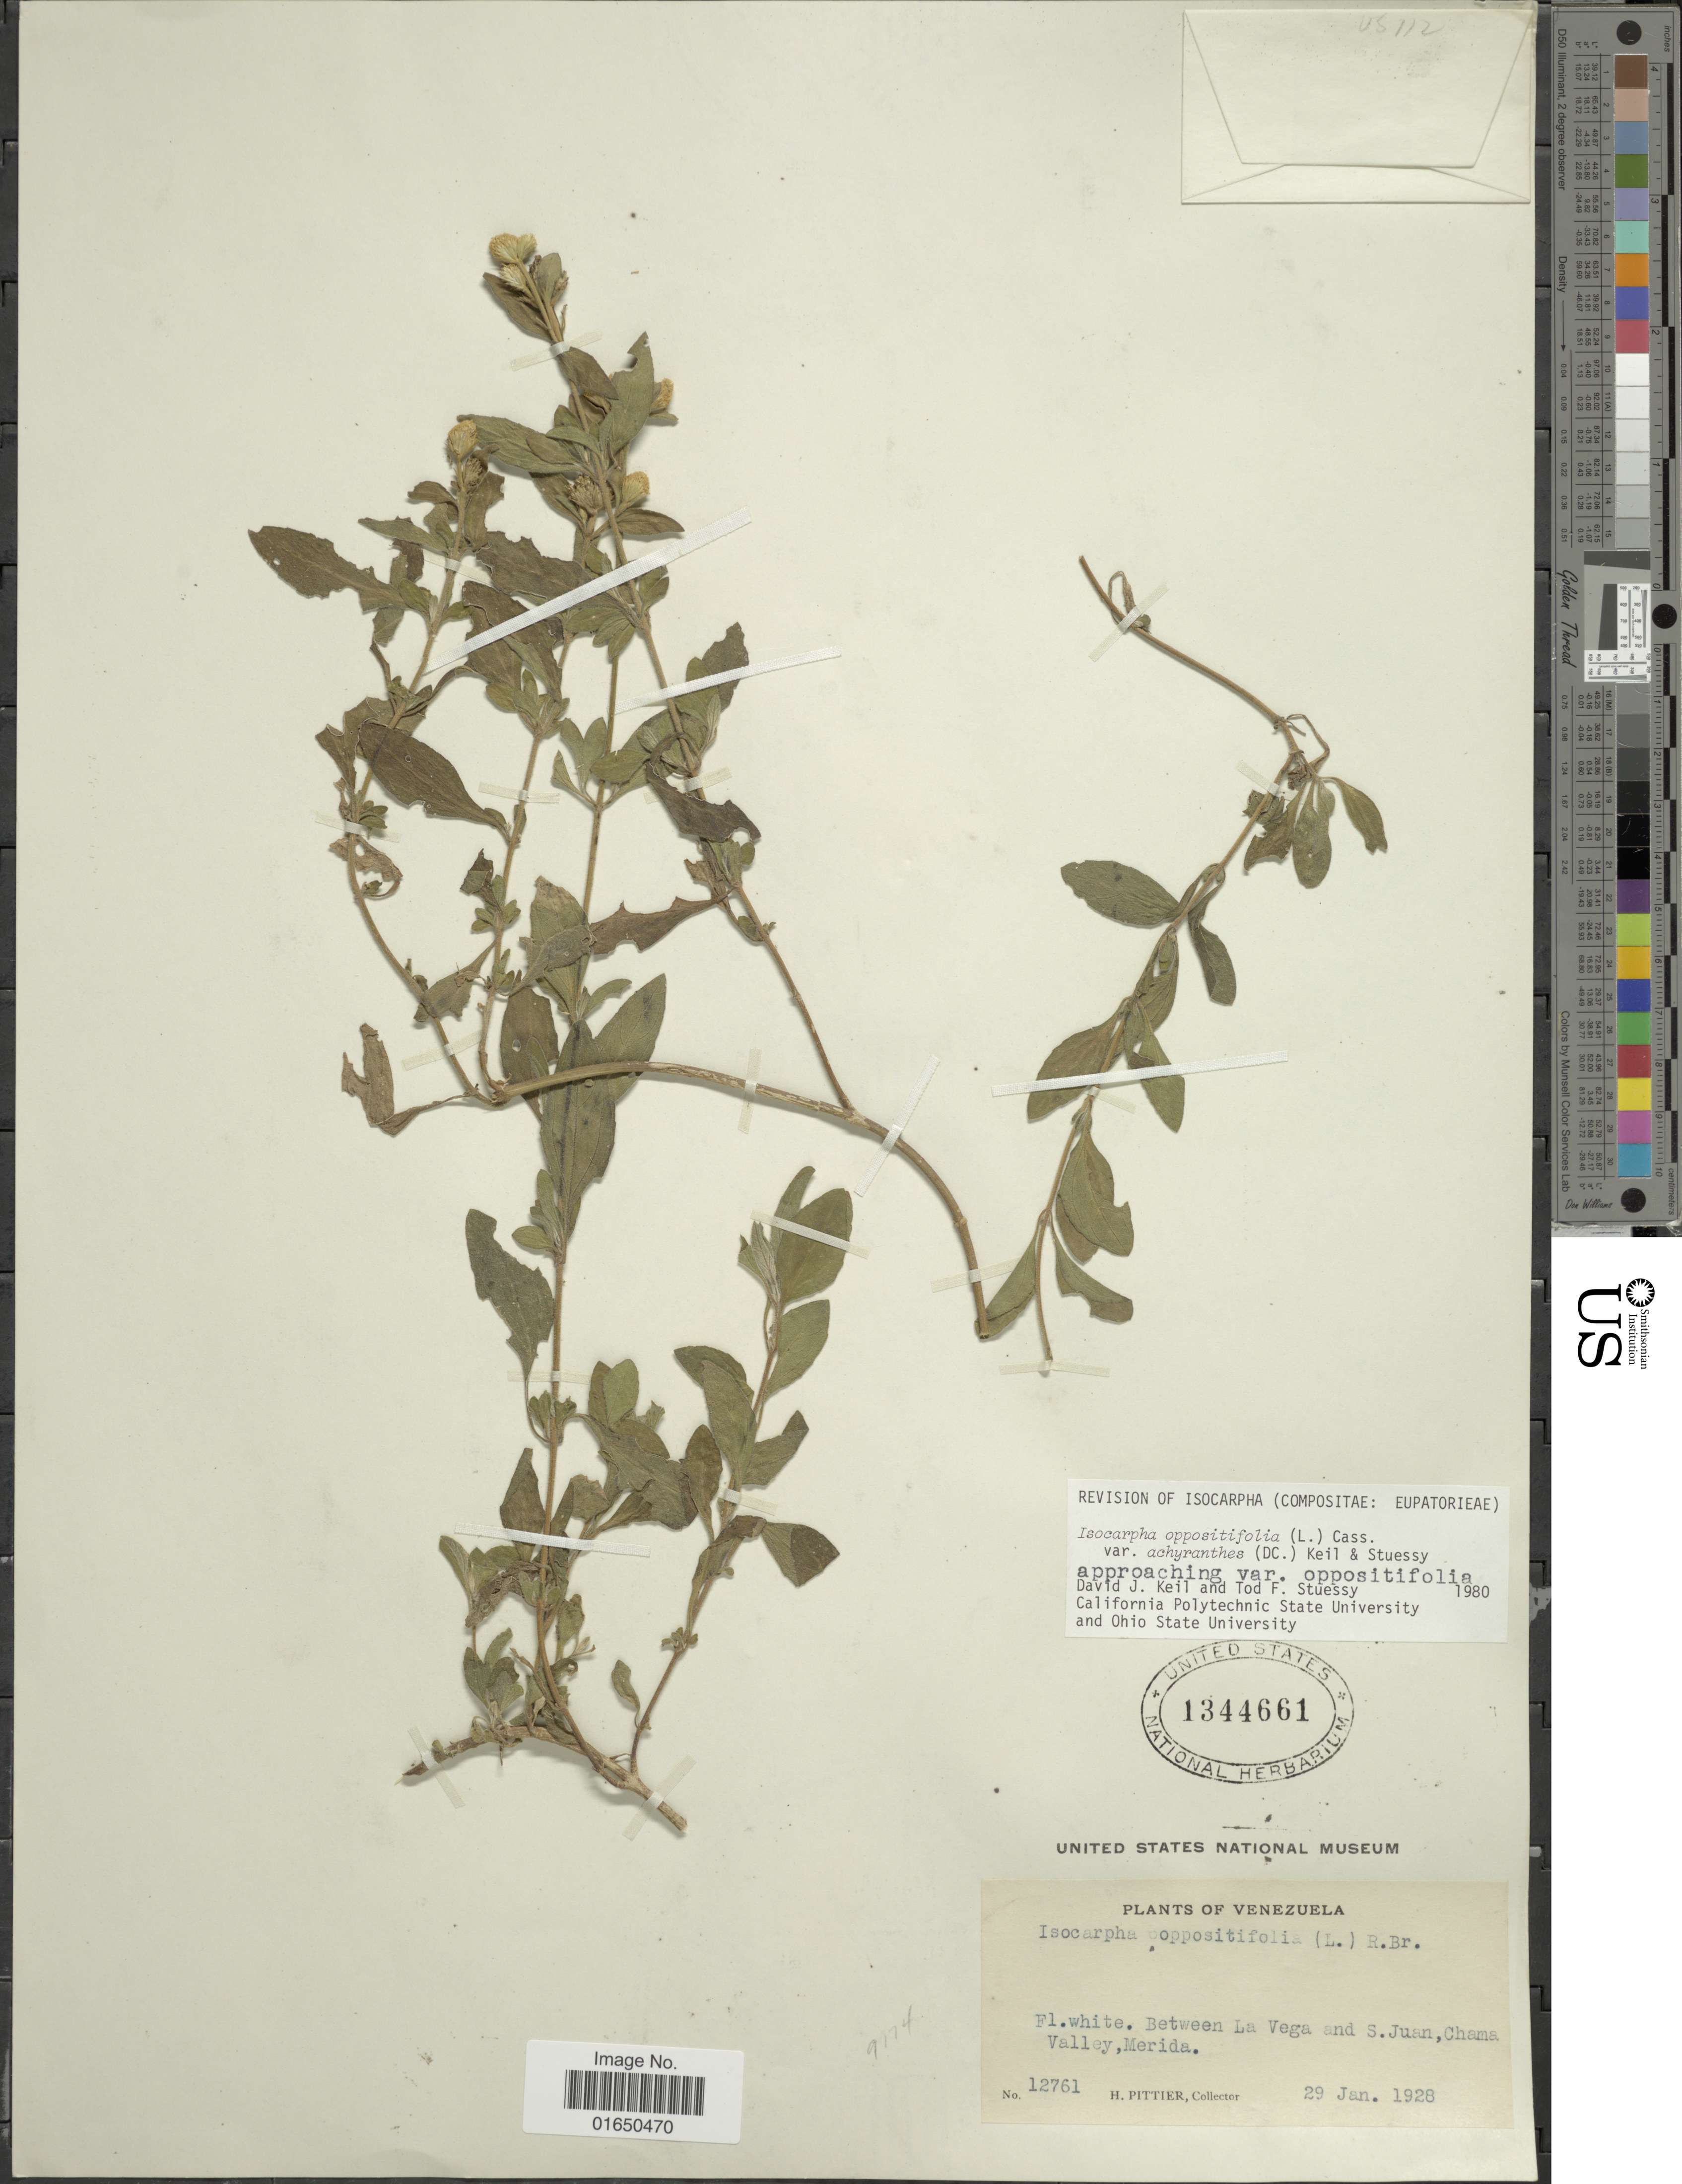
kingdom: Plantae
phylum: Tracheophyta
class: Magnoliopsida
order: Asterales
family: Asteraceae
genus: Isocarpha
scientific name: Isocarpha oppositifolia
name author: (L.) Cass.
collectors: H. F. Pittier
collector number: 12761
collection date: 1928-01-29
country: Venezuela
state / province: Mérida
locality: Between La Vega and S. Juan, Chama Valley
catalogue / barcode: US 1344661